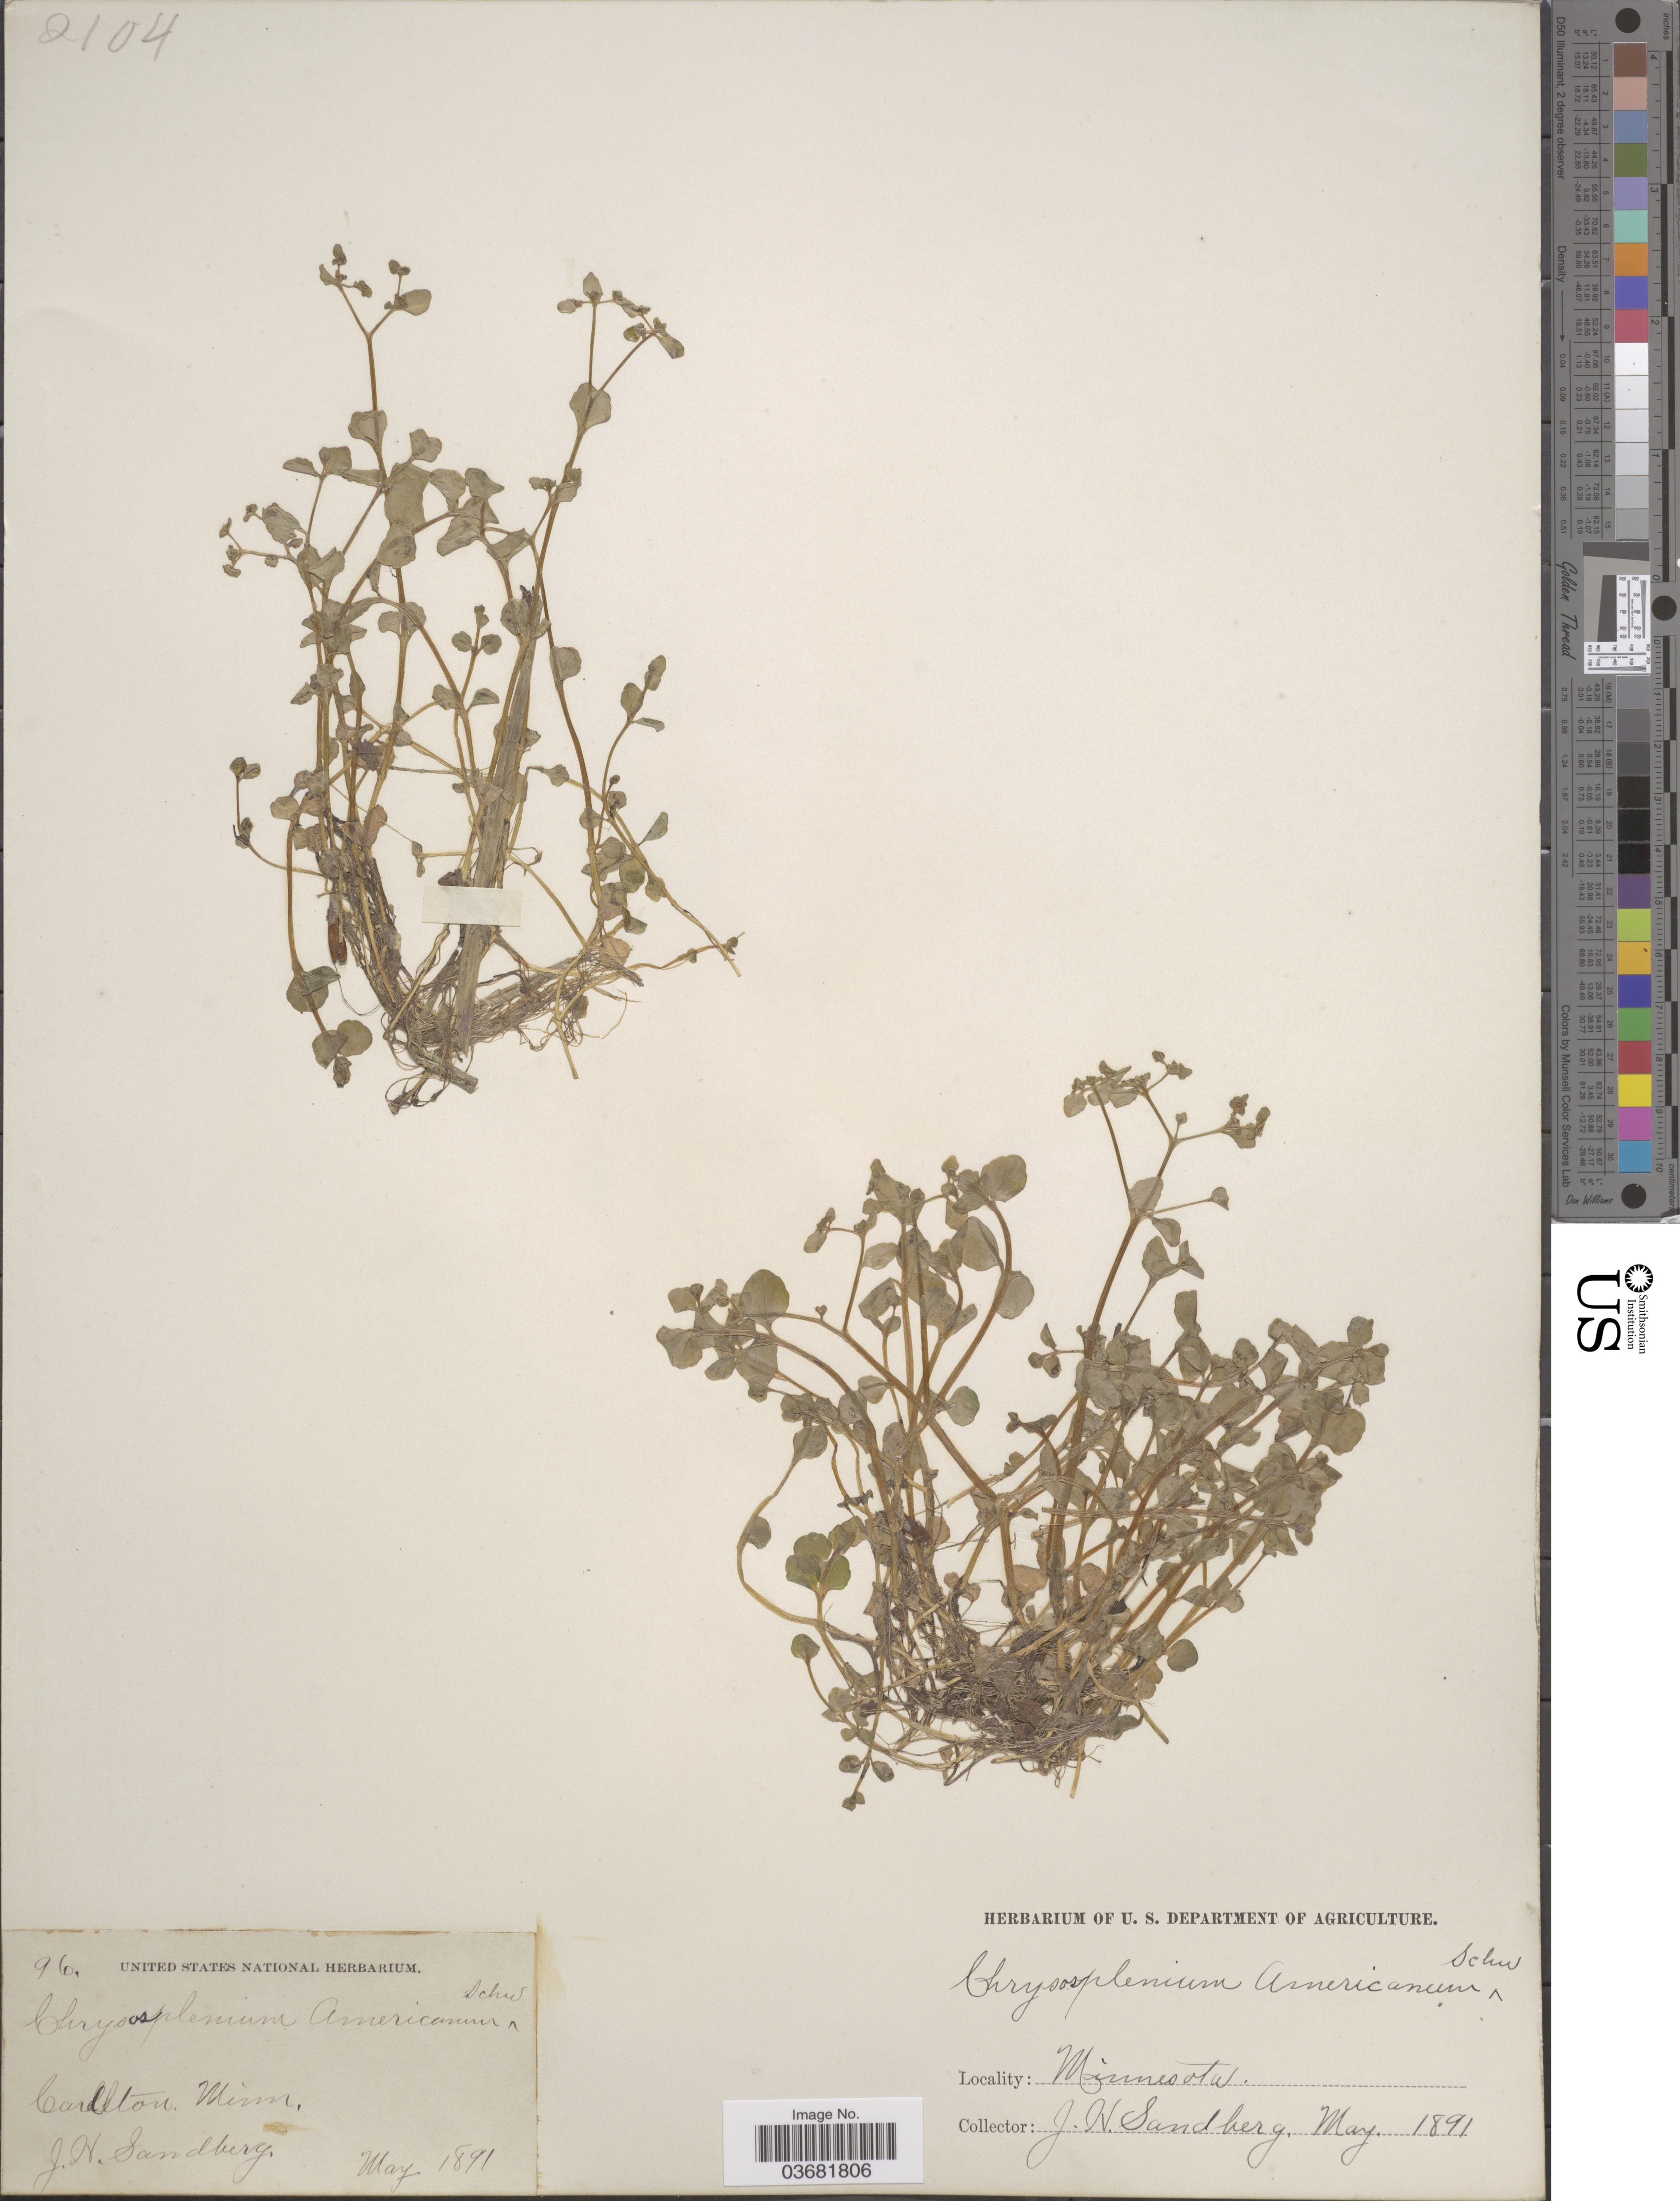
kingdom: Plantae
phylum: Tracheophyta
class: Magnoliopsida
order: Saxifragales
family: Saxifragaceae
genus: Chrysosplenium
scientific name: Chrysosplenium americanum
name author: Schwein.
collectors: J. H. Sandberg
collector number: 96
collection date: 1891-05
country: United States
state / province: Minnesota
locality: Carlton.